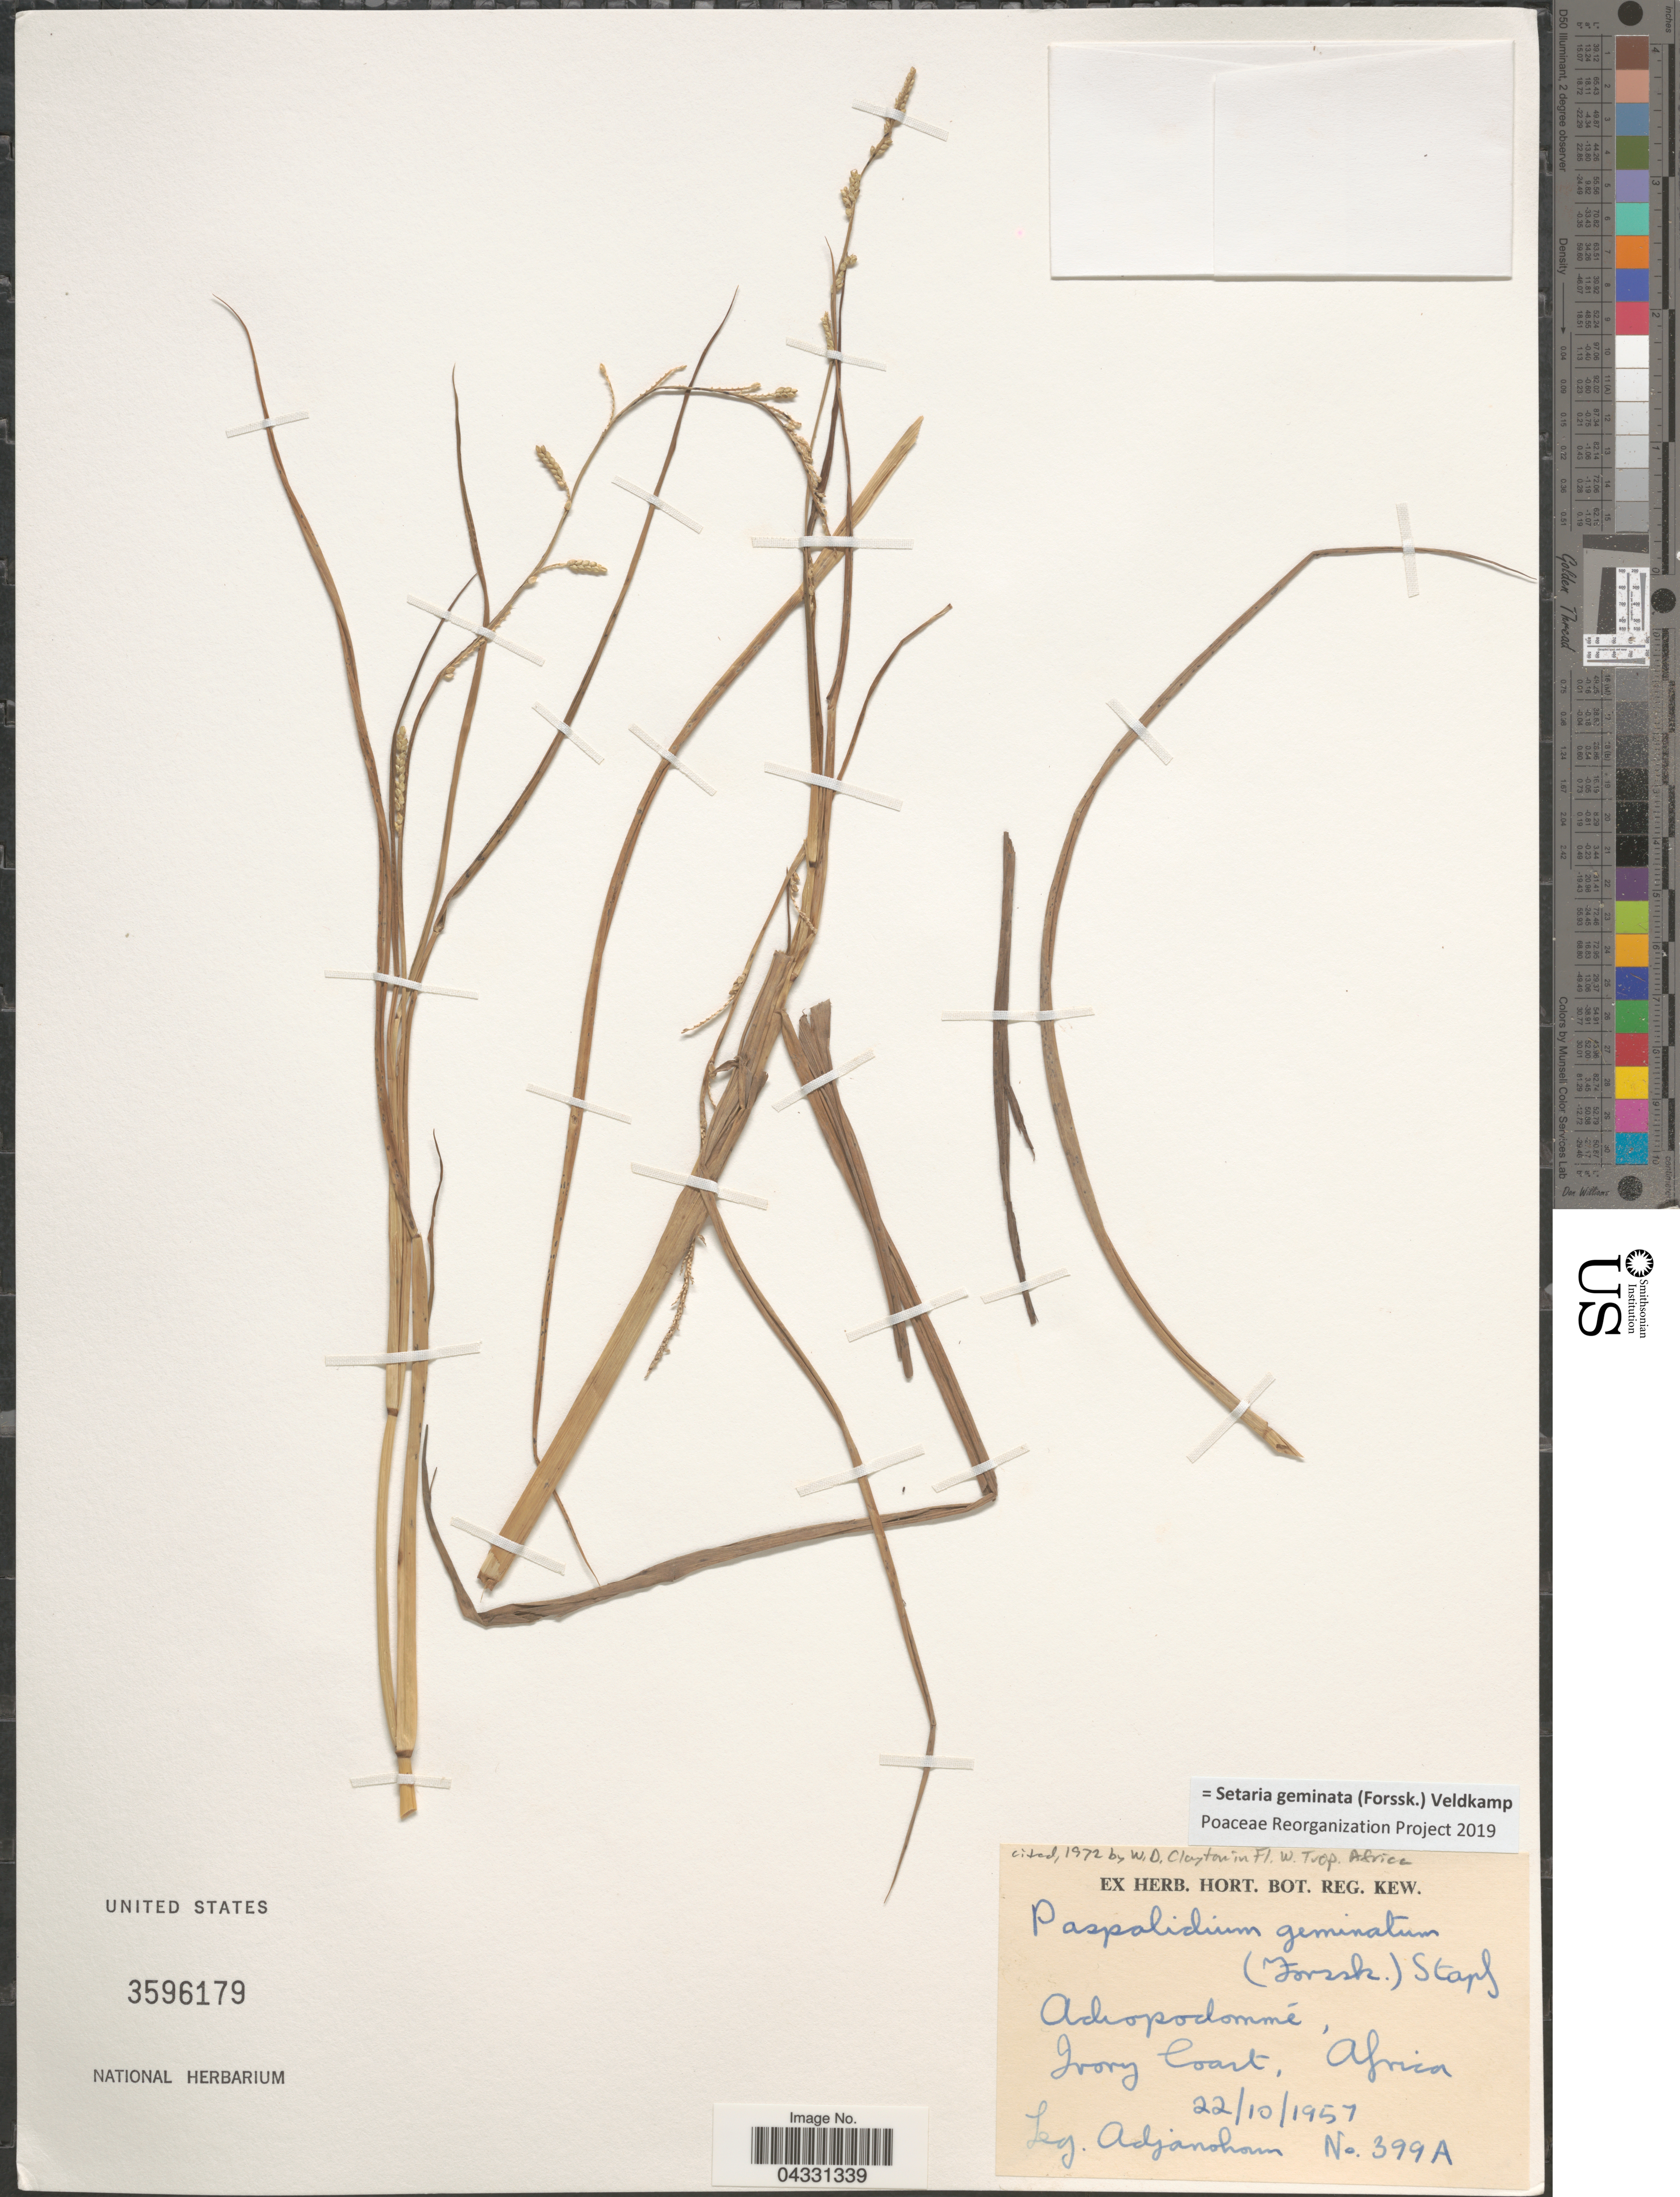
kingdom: Plantae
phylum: Tracheophyta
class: Liliopsida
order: Poales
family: Poaceae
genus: Setaria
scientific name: Setaria geminata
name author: (Forssk.) Veldkamp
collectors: Adjanohoun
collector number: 399A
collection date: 1957-10-22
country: Ivory Coast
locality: Achopodommé. Africa.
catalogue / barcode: US 3596179